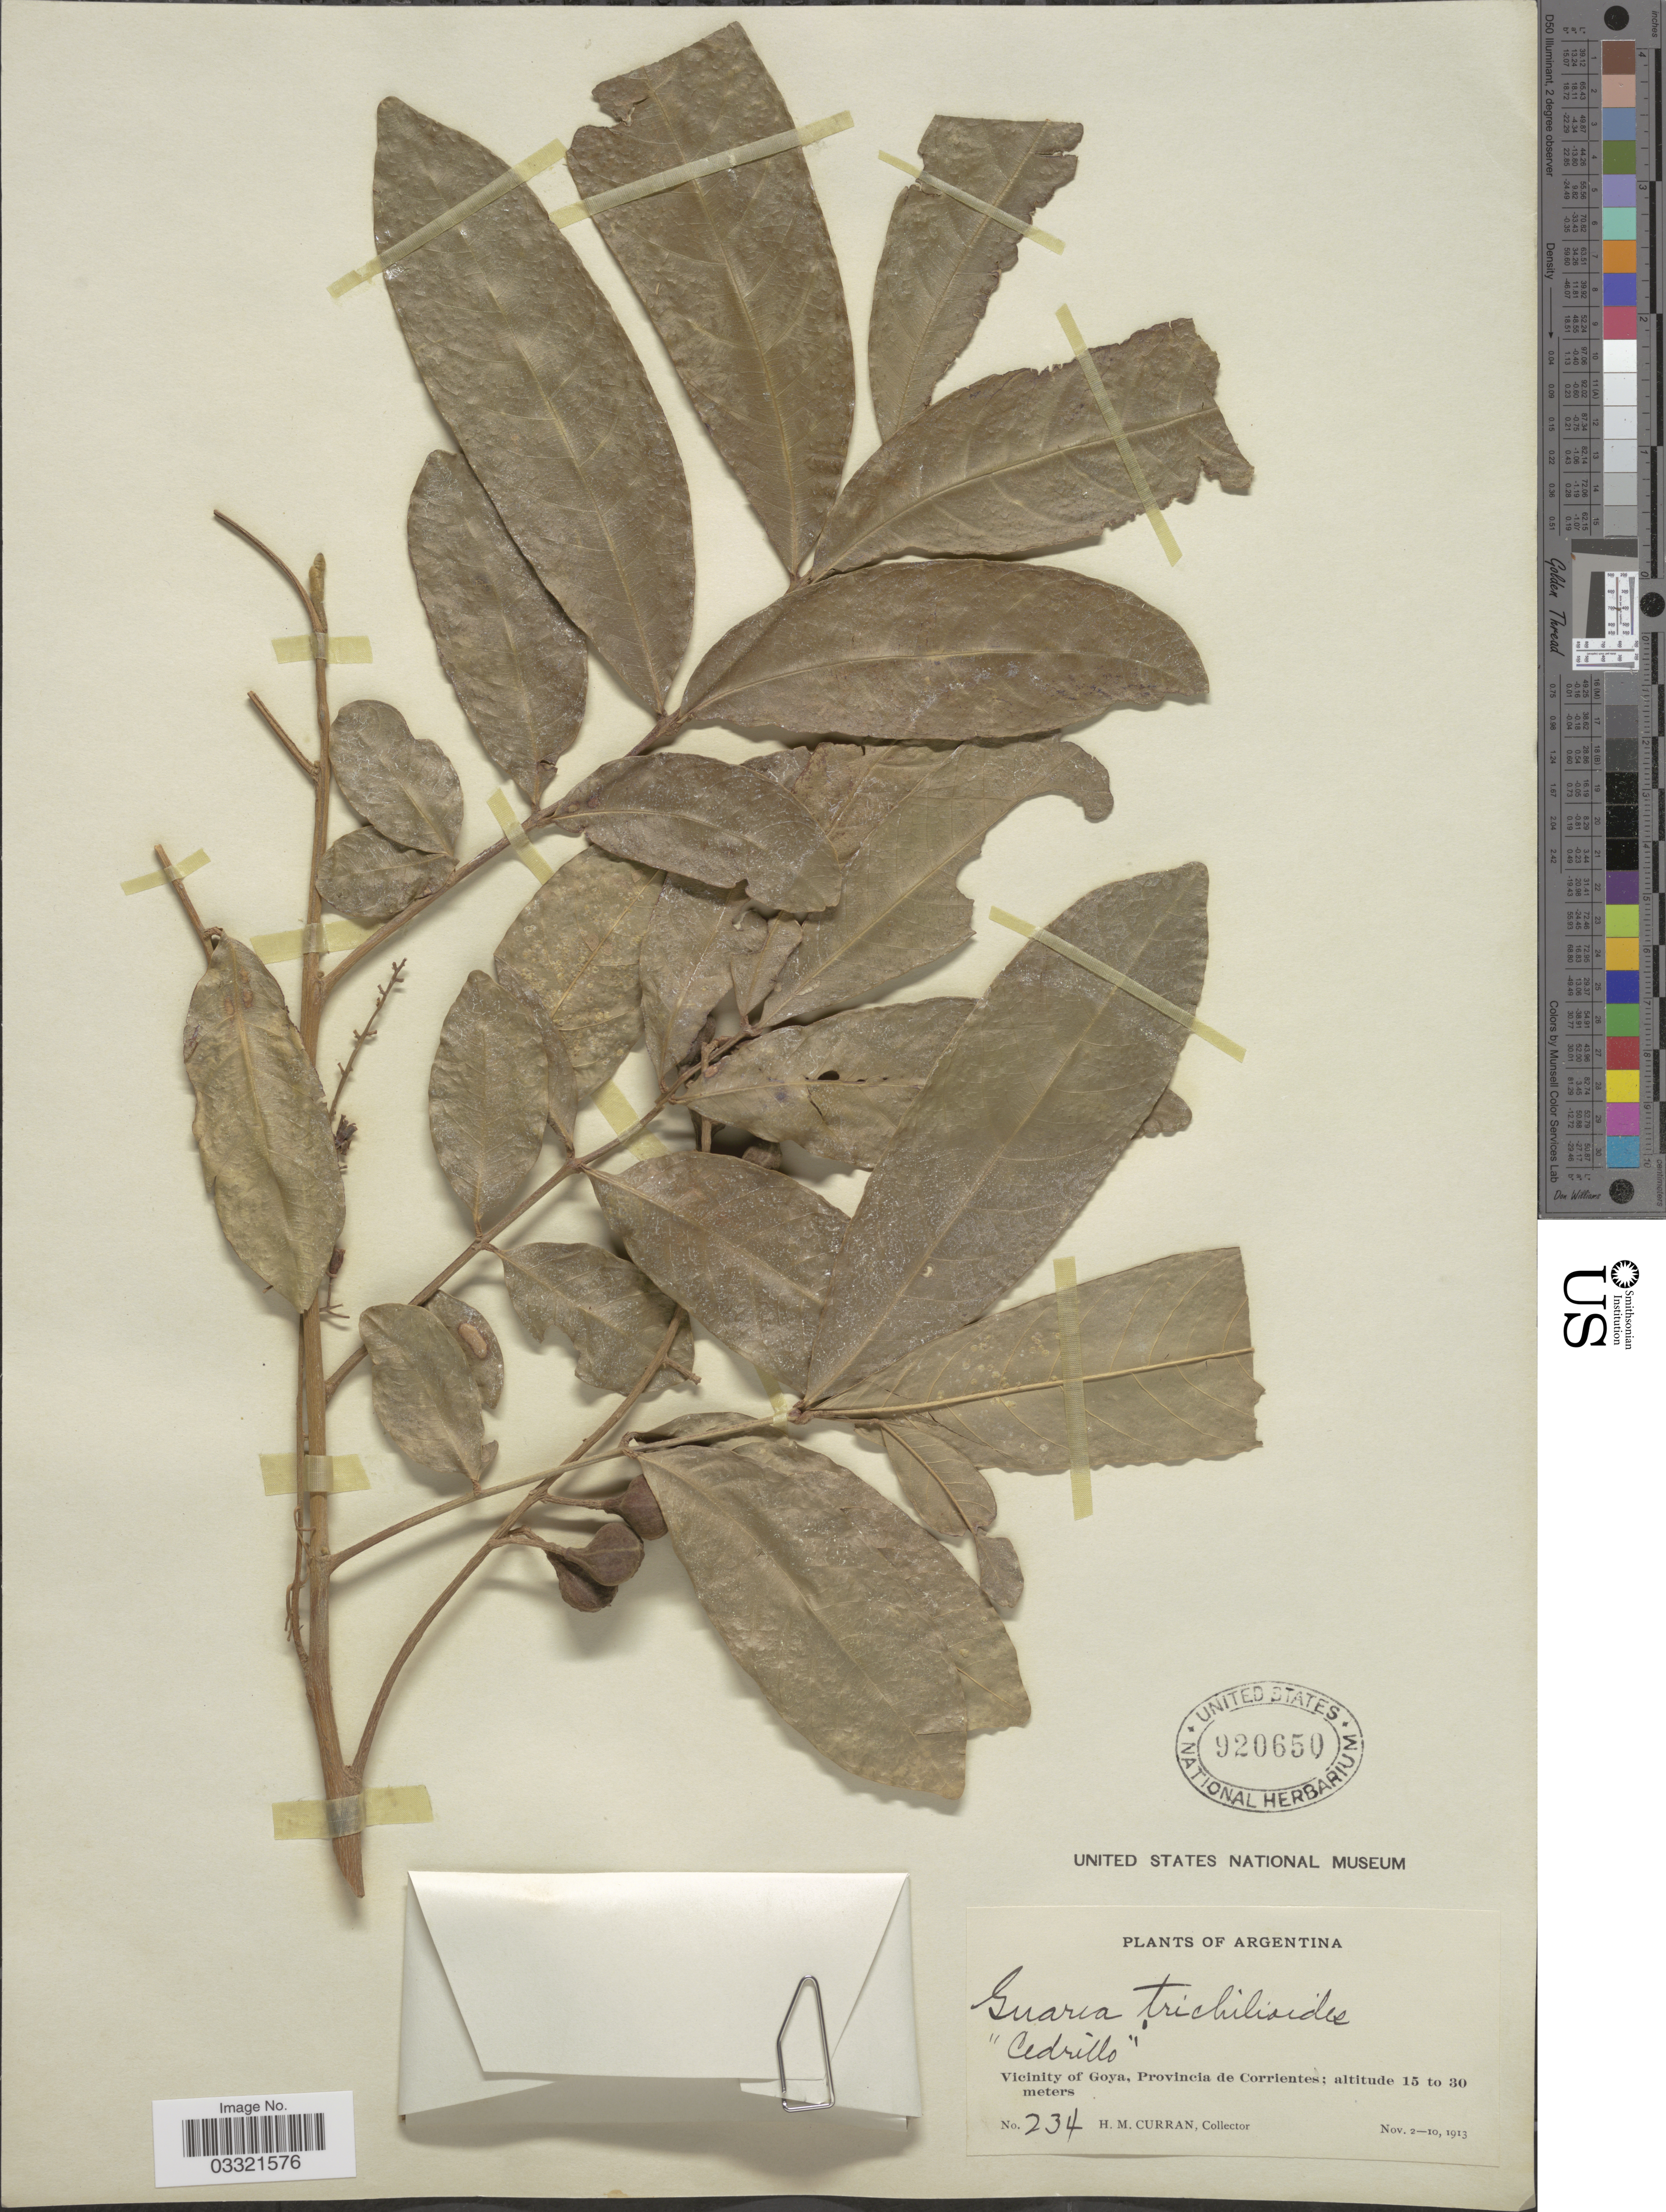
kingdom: Plantae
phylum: Tracheophyta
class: Magnoliopsida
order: Sapindales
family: Meliaceae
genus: Guarea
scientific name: Guarea guidonia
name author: (L.) Sleumer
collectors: H. M. Curran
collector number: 234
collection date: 1913-11-02/1913-11-10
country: Argentina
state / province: Corrientes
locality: Vicinity of Goya.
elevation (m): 15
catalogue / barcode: US 920650